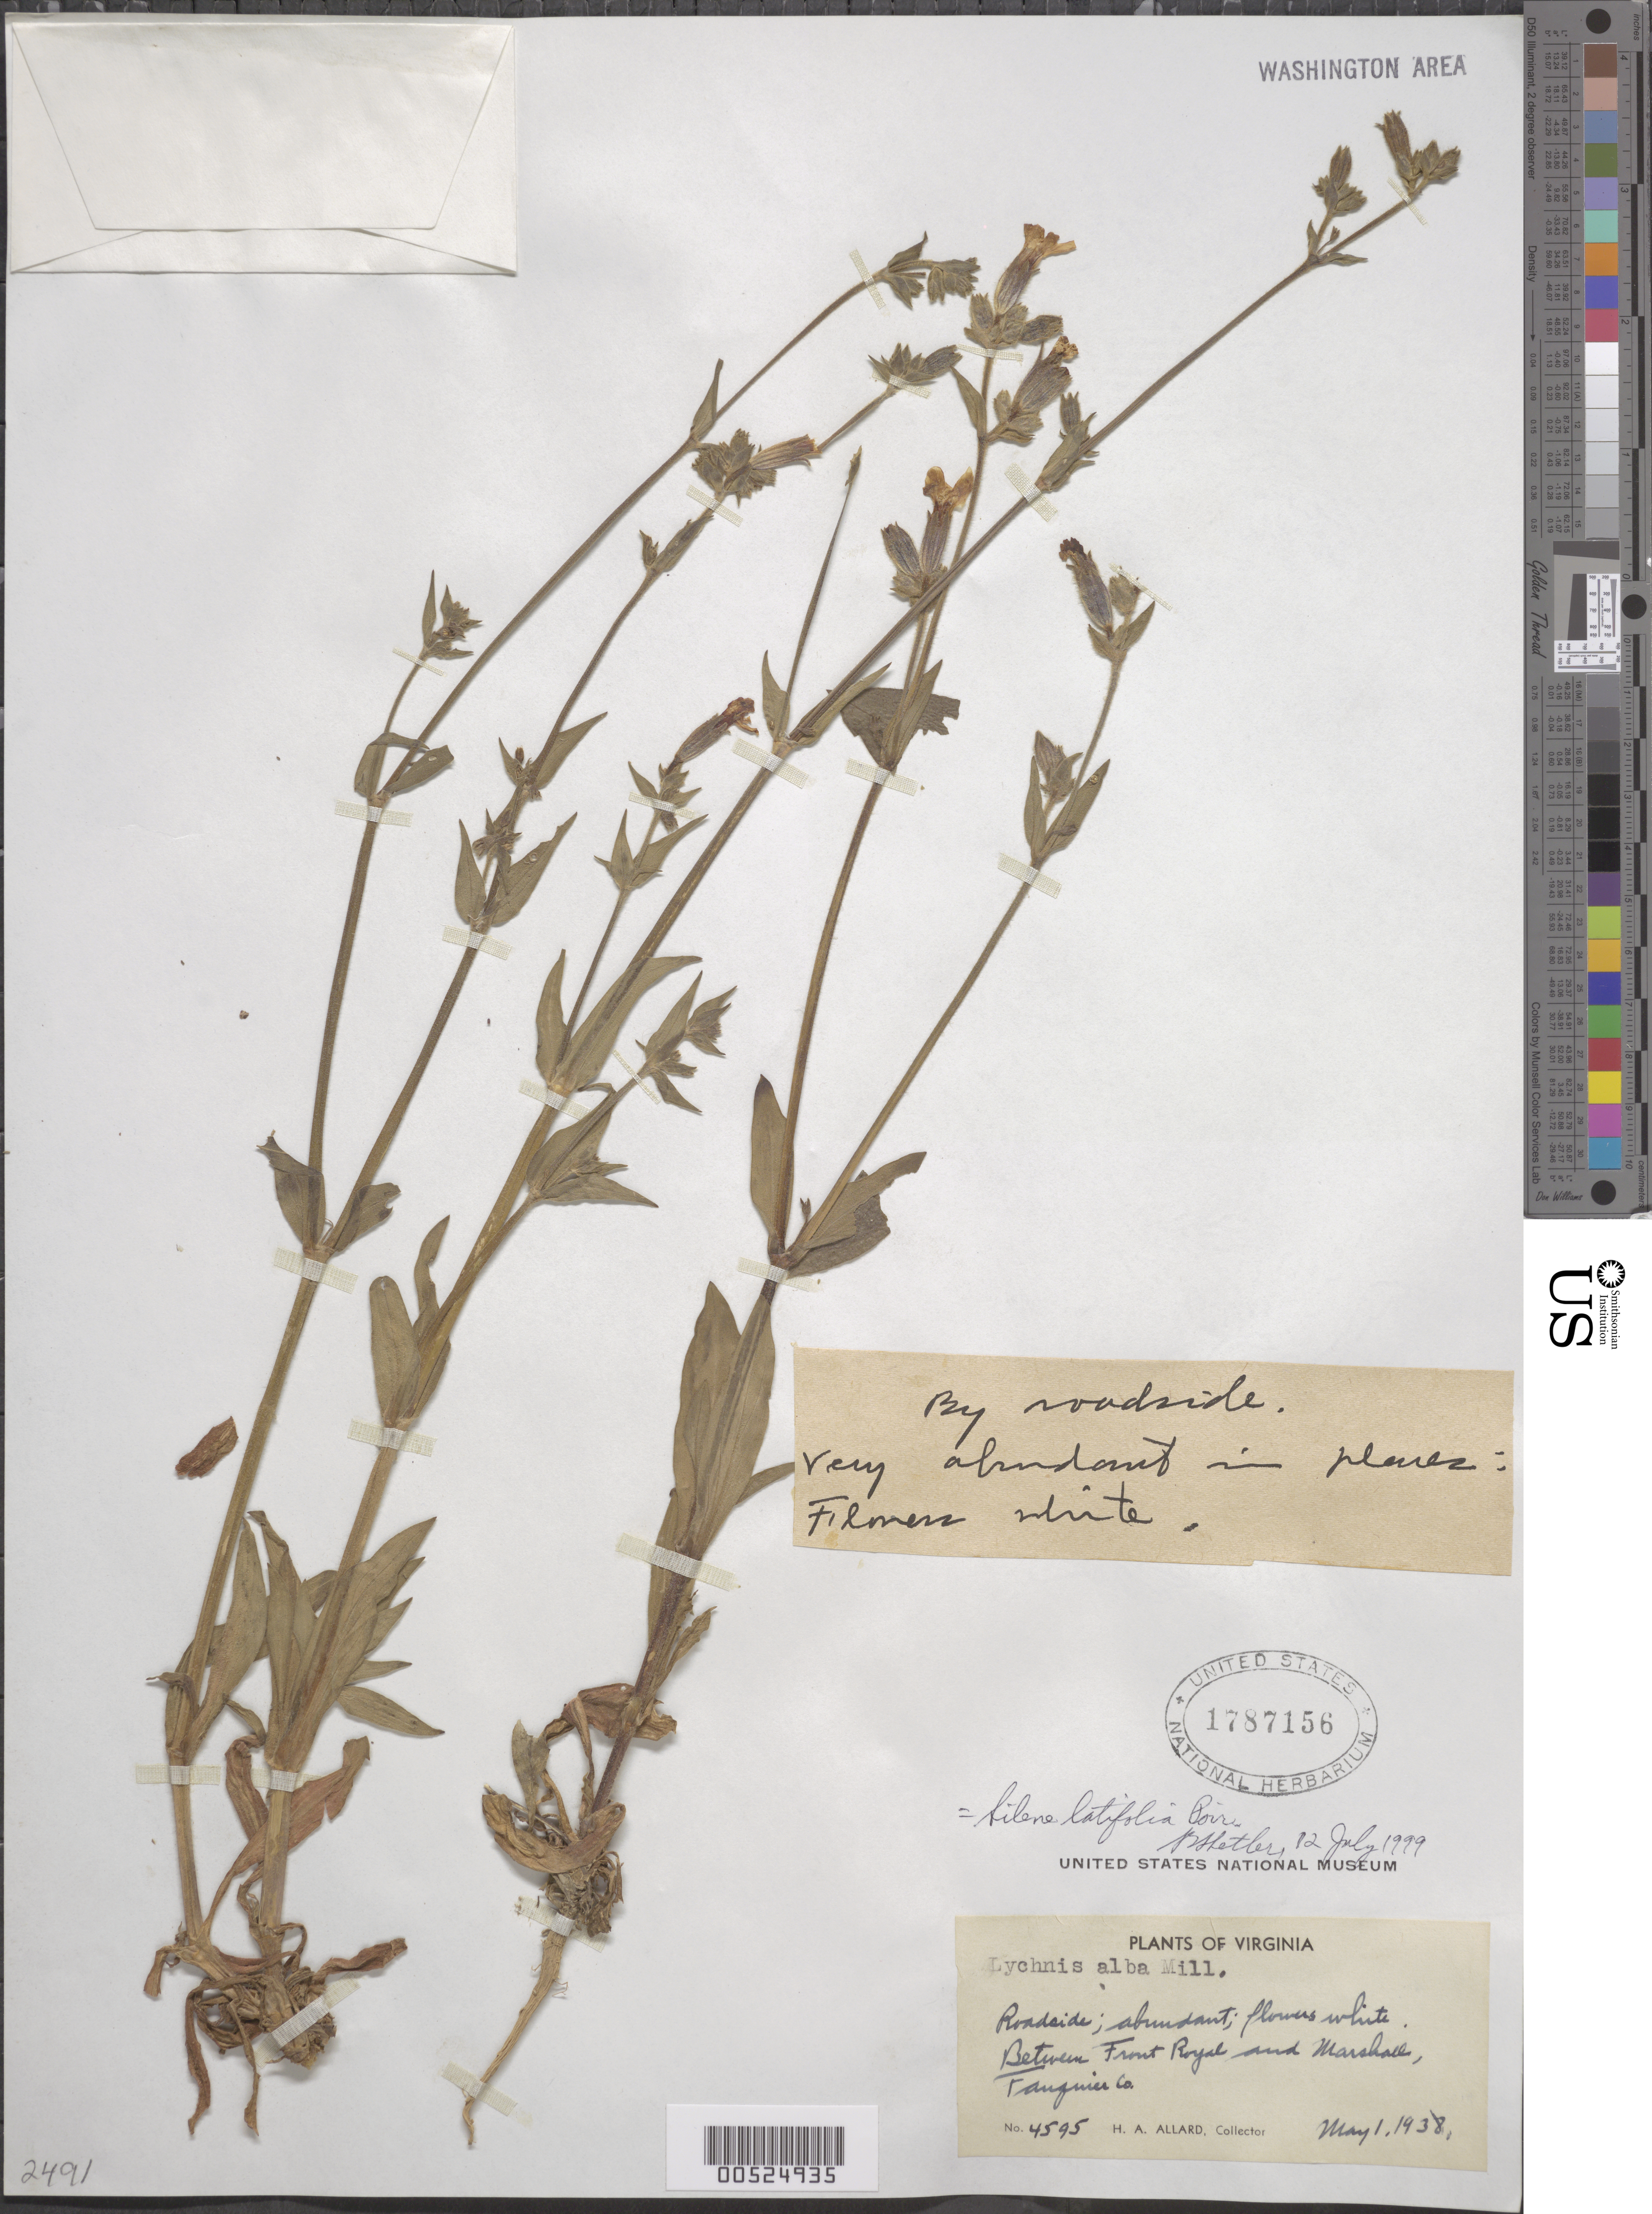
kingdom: Plantae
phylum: Tracheophyta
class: Magnoliopsida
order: Caryophyllales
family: Caryophyllaceae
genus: Silene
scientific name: Silene latifolia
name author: Poir.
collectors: H. A. Allard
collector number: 4595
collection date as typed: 01 May 1938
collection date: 1938-05-01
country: United States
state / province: Virginia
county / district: Fauquier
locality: between Front Royal and Marshall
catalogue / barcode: US 1787156